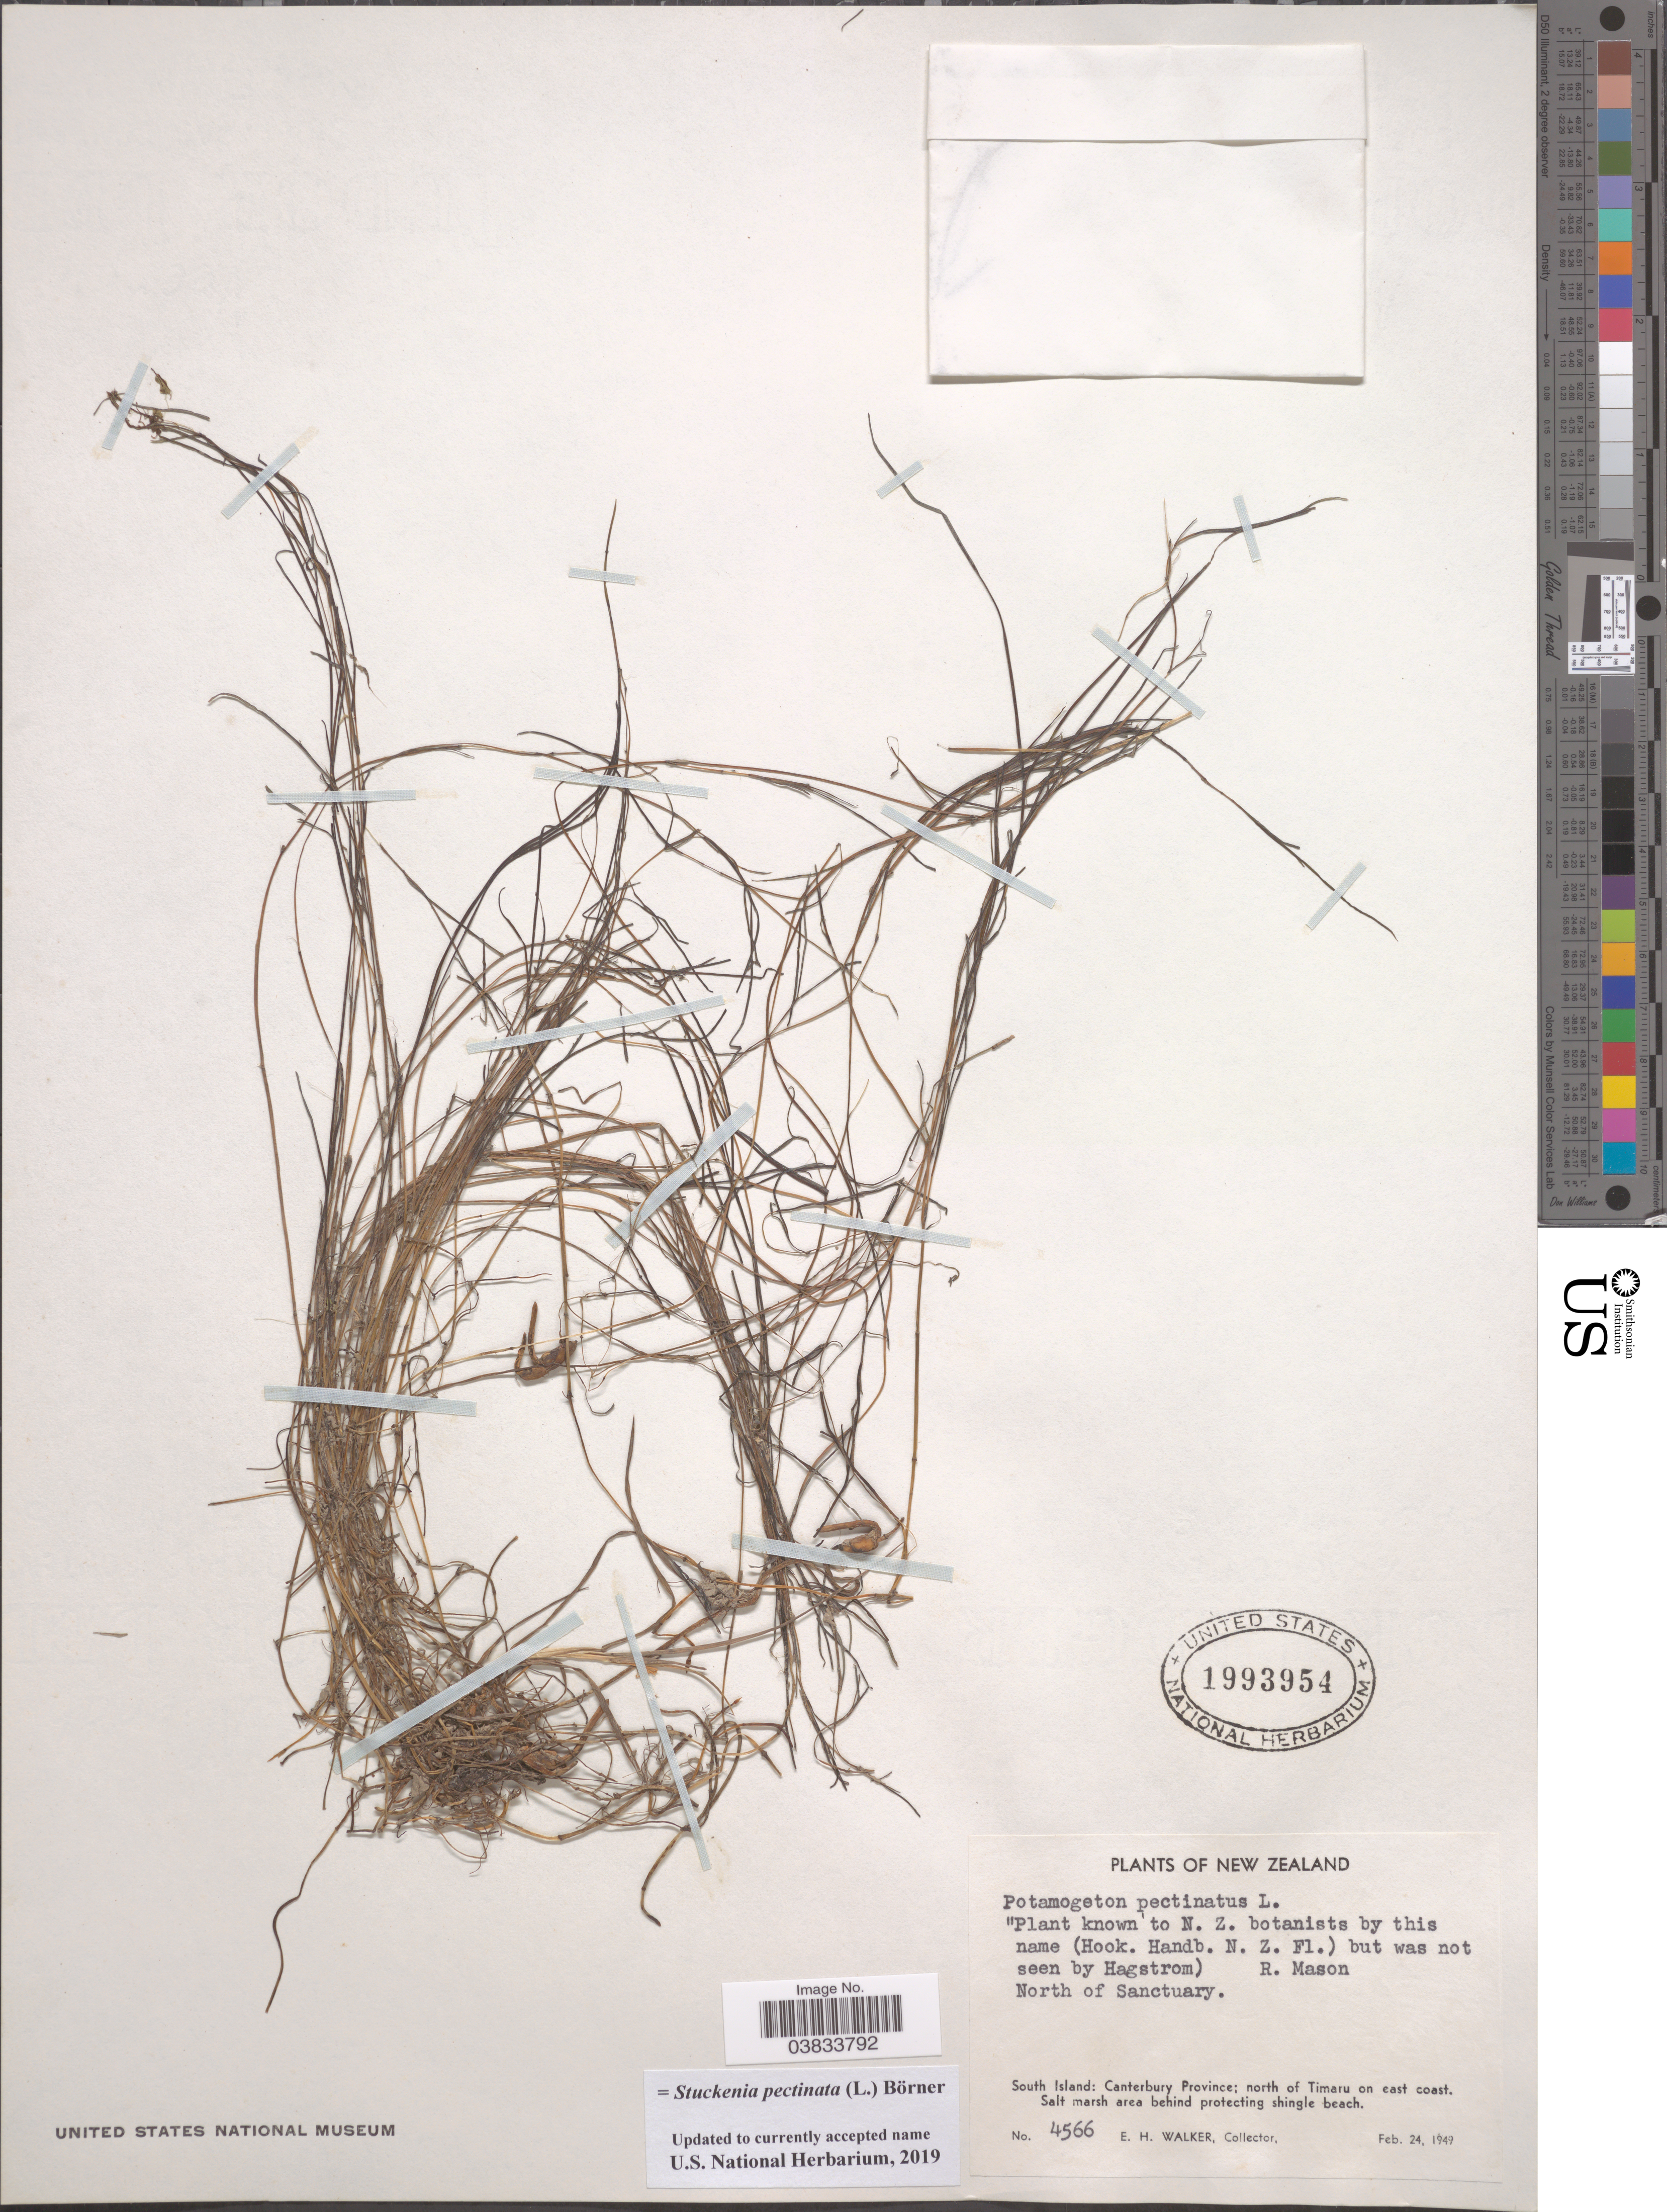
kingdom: Plantae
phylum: Tracheophyta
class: Liliopsida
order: Alismatales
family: Potamogetonaceae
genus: Stuckenia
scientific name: Stuckenia pectinata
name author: (L.) Börner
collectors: E. H. Walker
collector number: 4566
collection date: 1949-02-24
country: New Zealand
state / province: Canterbury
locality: North of Sanctuary [unsure placement] South Island: Canterbury Province; north of Timaru on east coast.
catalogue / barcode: US 1993954